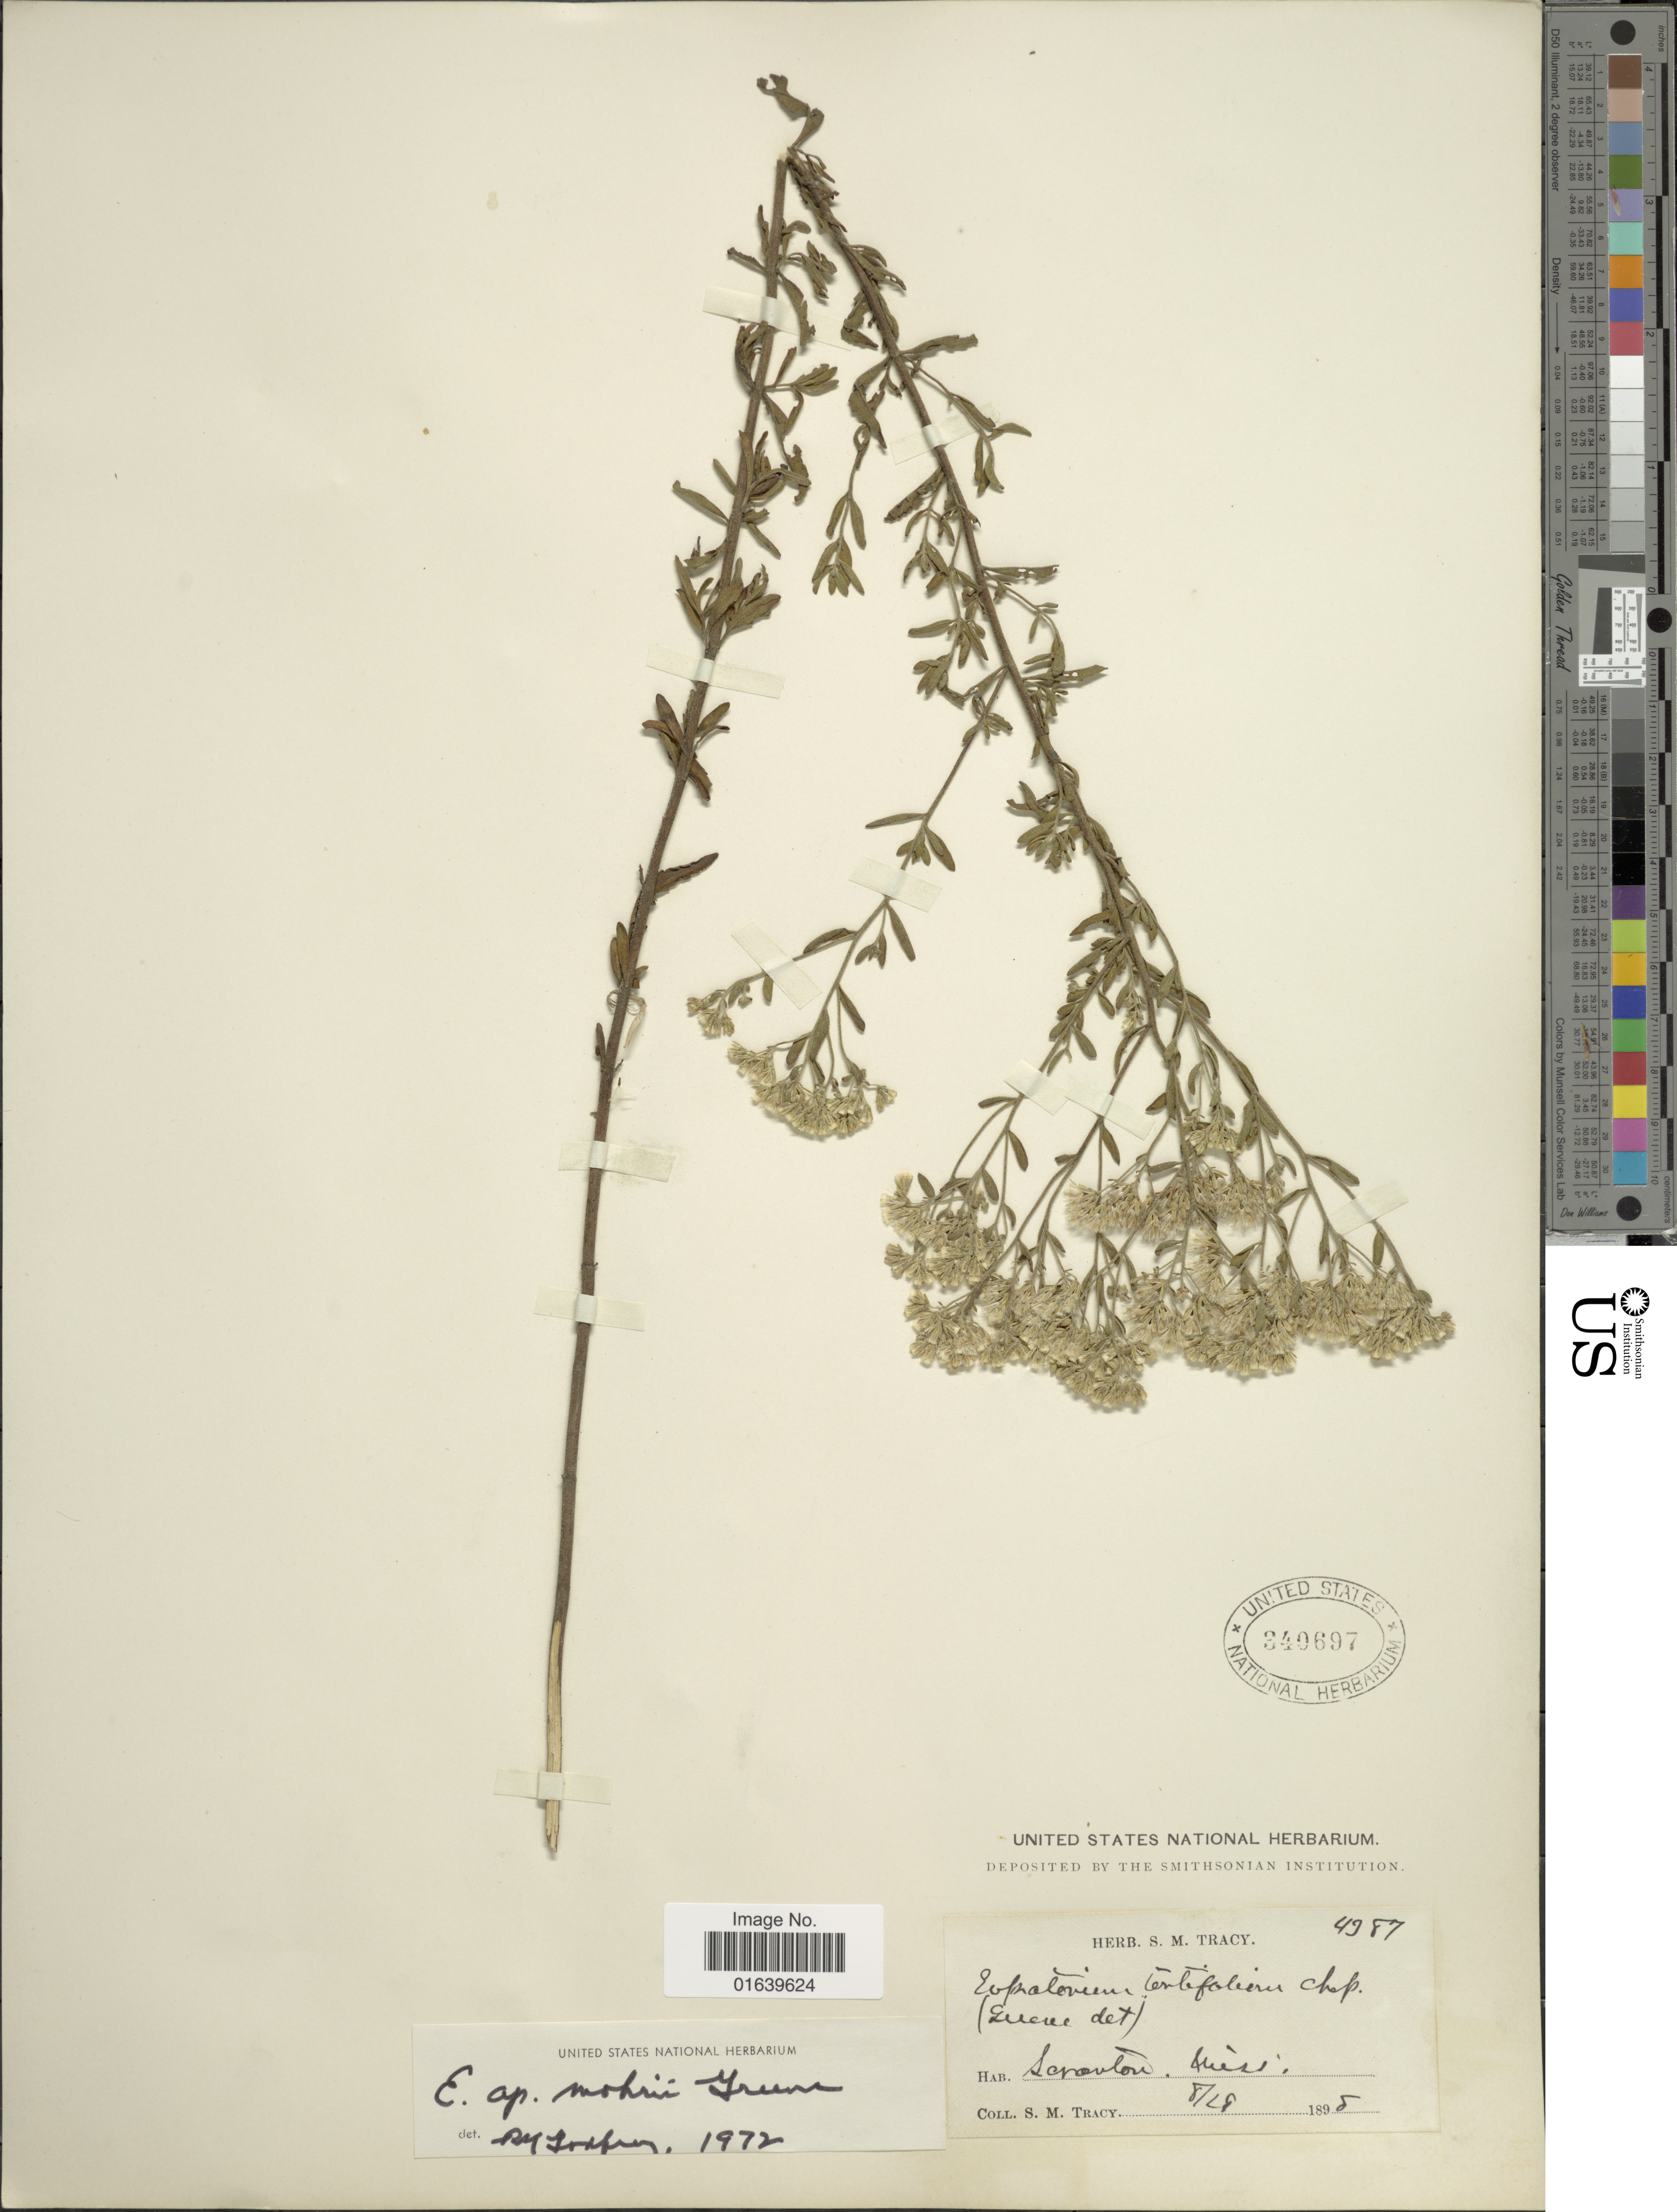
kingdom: Plantae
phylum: Tracheophyta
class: Magnoliopsida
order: Asterales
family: Asteraceae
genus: Eupatorium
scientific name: Eupatorium mohrii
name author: Greene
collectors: S. M. Tracy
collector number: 4987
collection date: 1898-08-28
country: United States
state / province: Mississippi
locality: Scranton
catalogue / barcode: US 340697